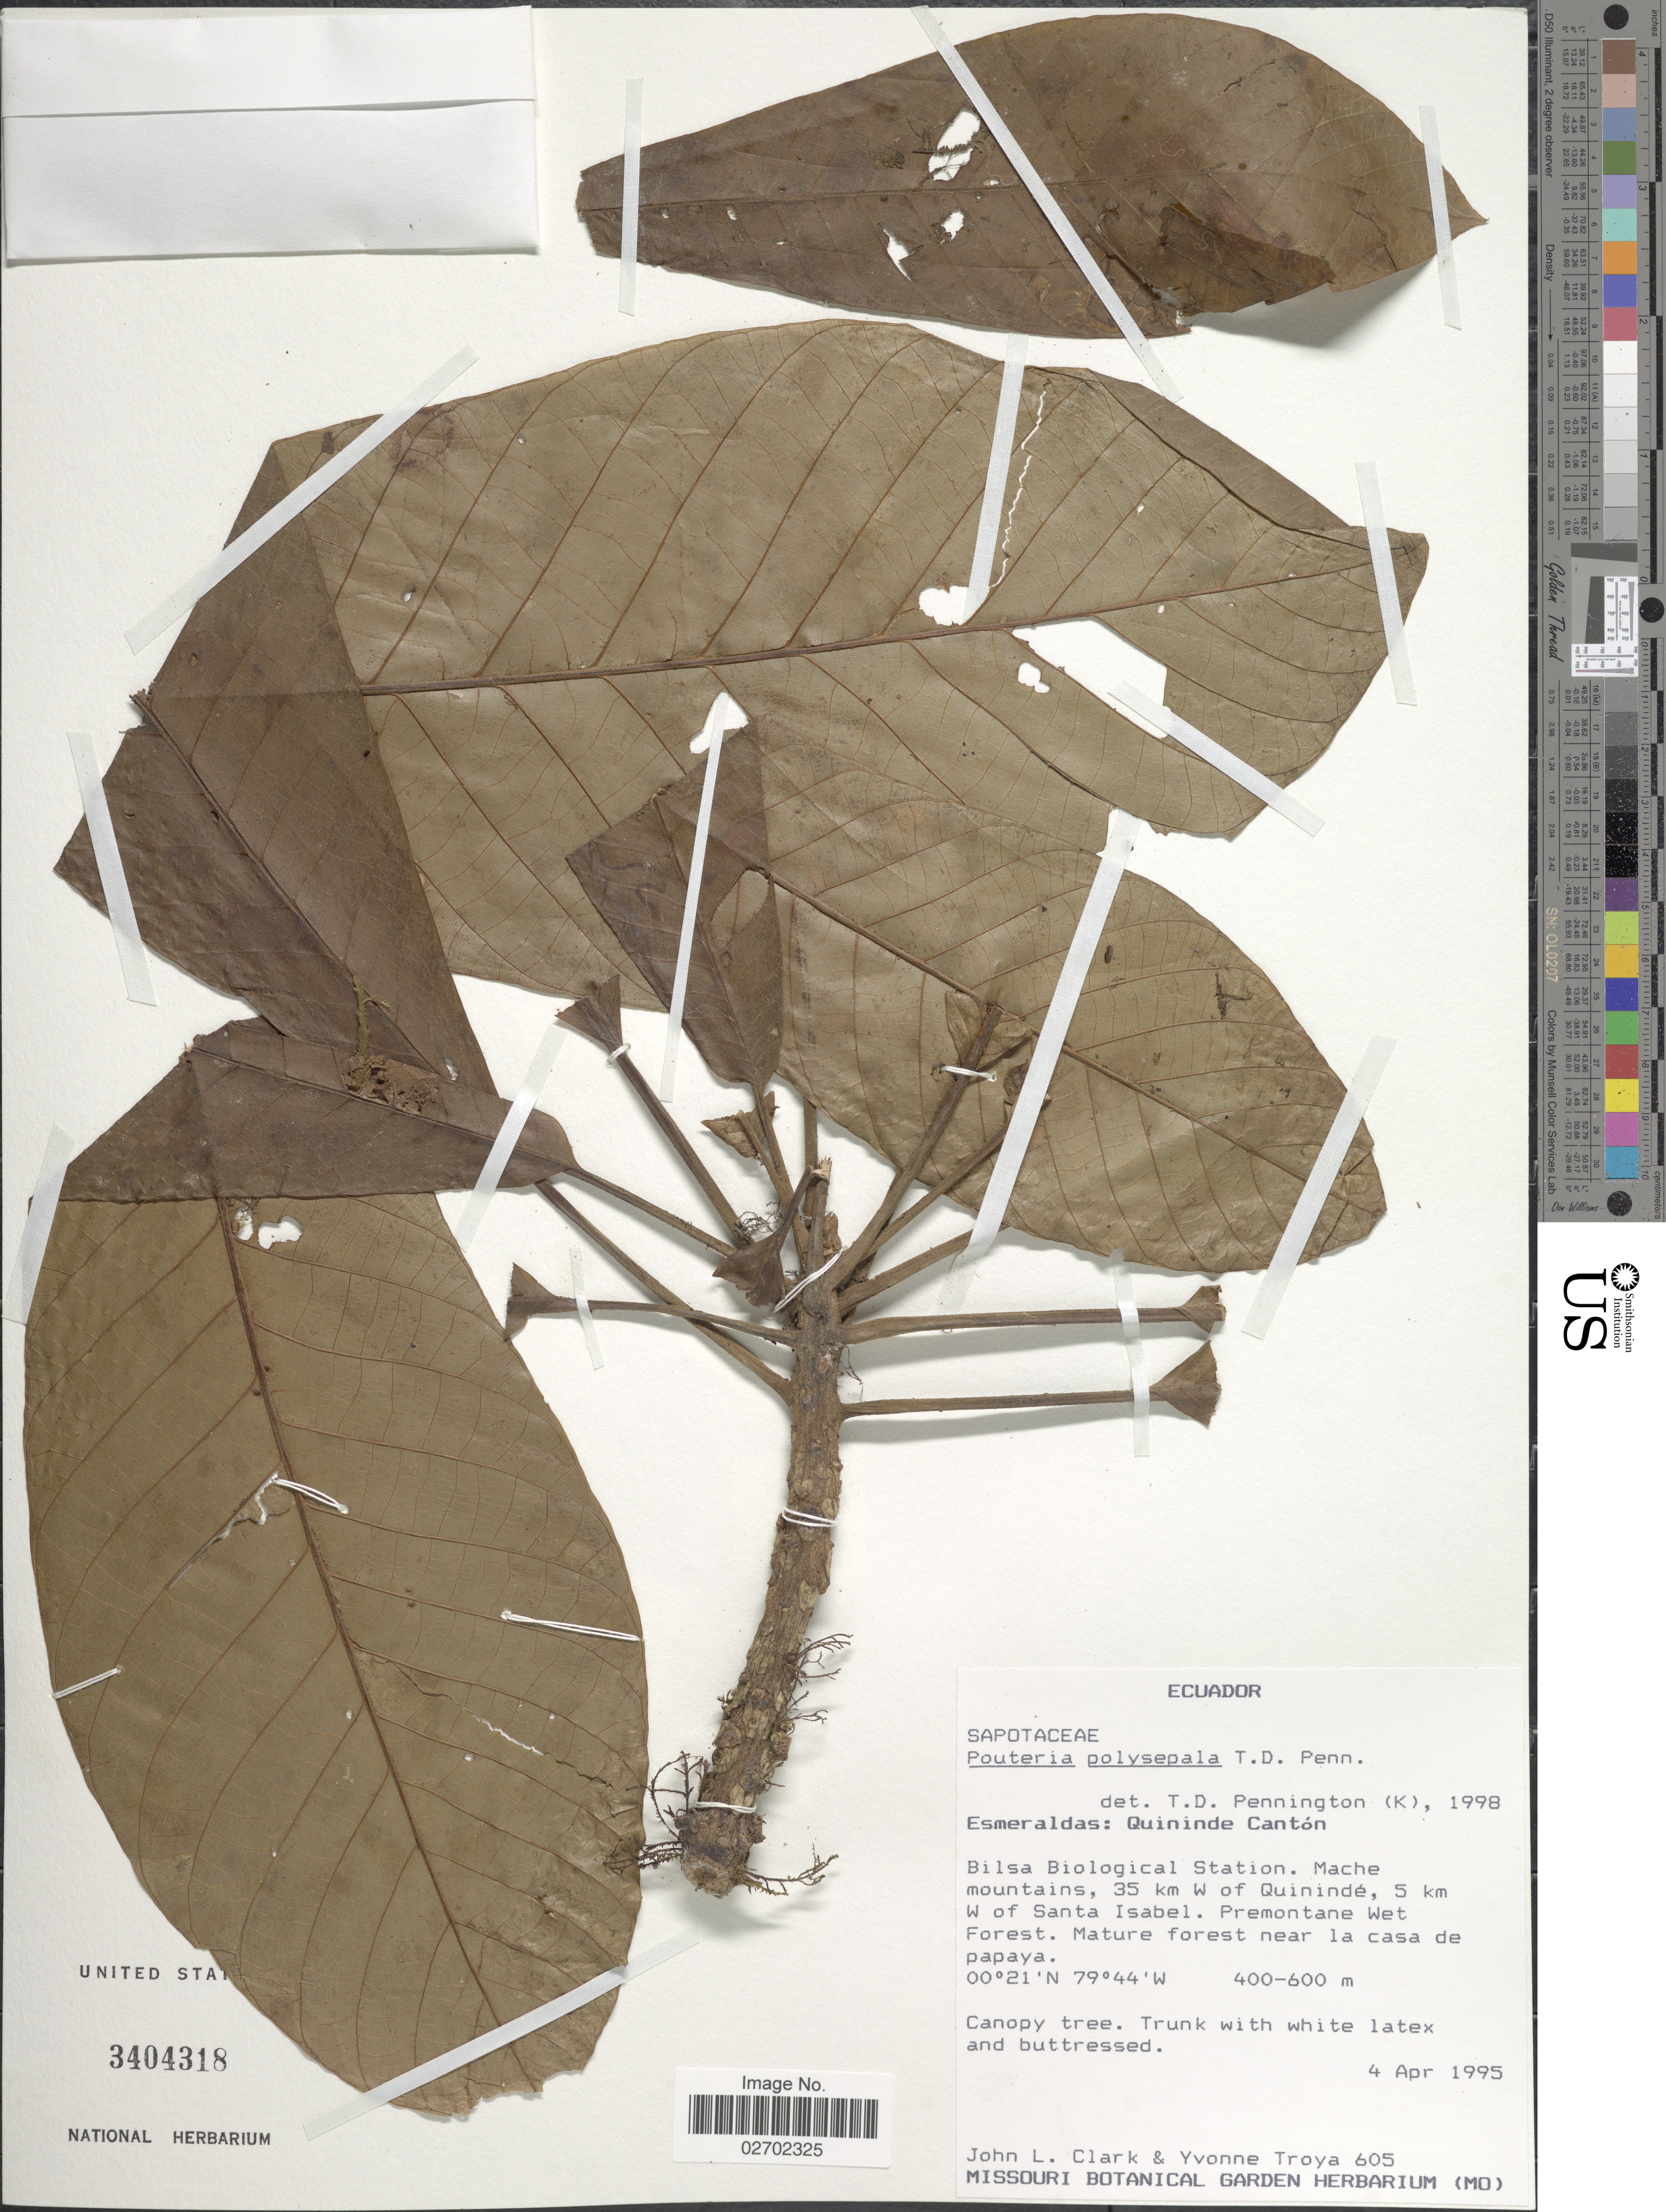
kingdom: Plantae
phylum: Tracheophyta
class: Magnoliopsida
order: Ericales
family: Sapotaceae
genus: Pouteria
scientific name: Pouteria polysepala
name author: T.D. Penn.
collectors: J. L. Clark & Y. Troya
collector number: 605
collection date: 1995-04-04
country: Ecuador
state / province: Esmeraldas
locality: Quininde Cantón, Bilsa Biological Station. Mache mountains, 35 km W of Quinindé, 5 km W of Santa Isabel. Premontane Wet Forest. Mature forest near la casa de papaya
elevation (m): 400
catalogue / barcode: US 3404318